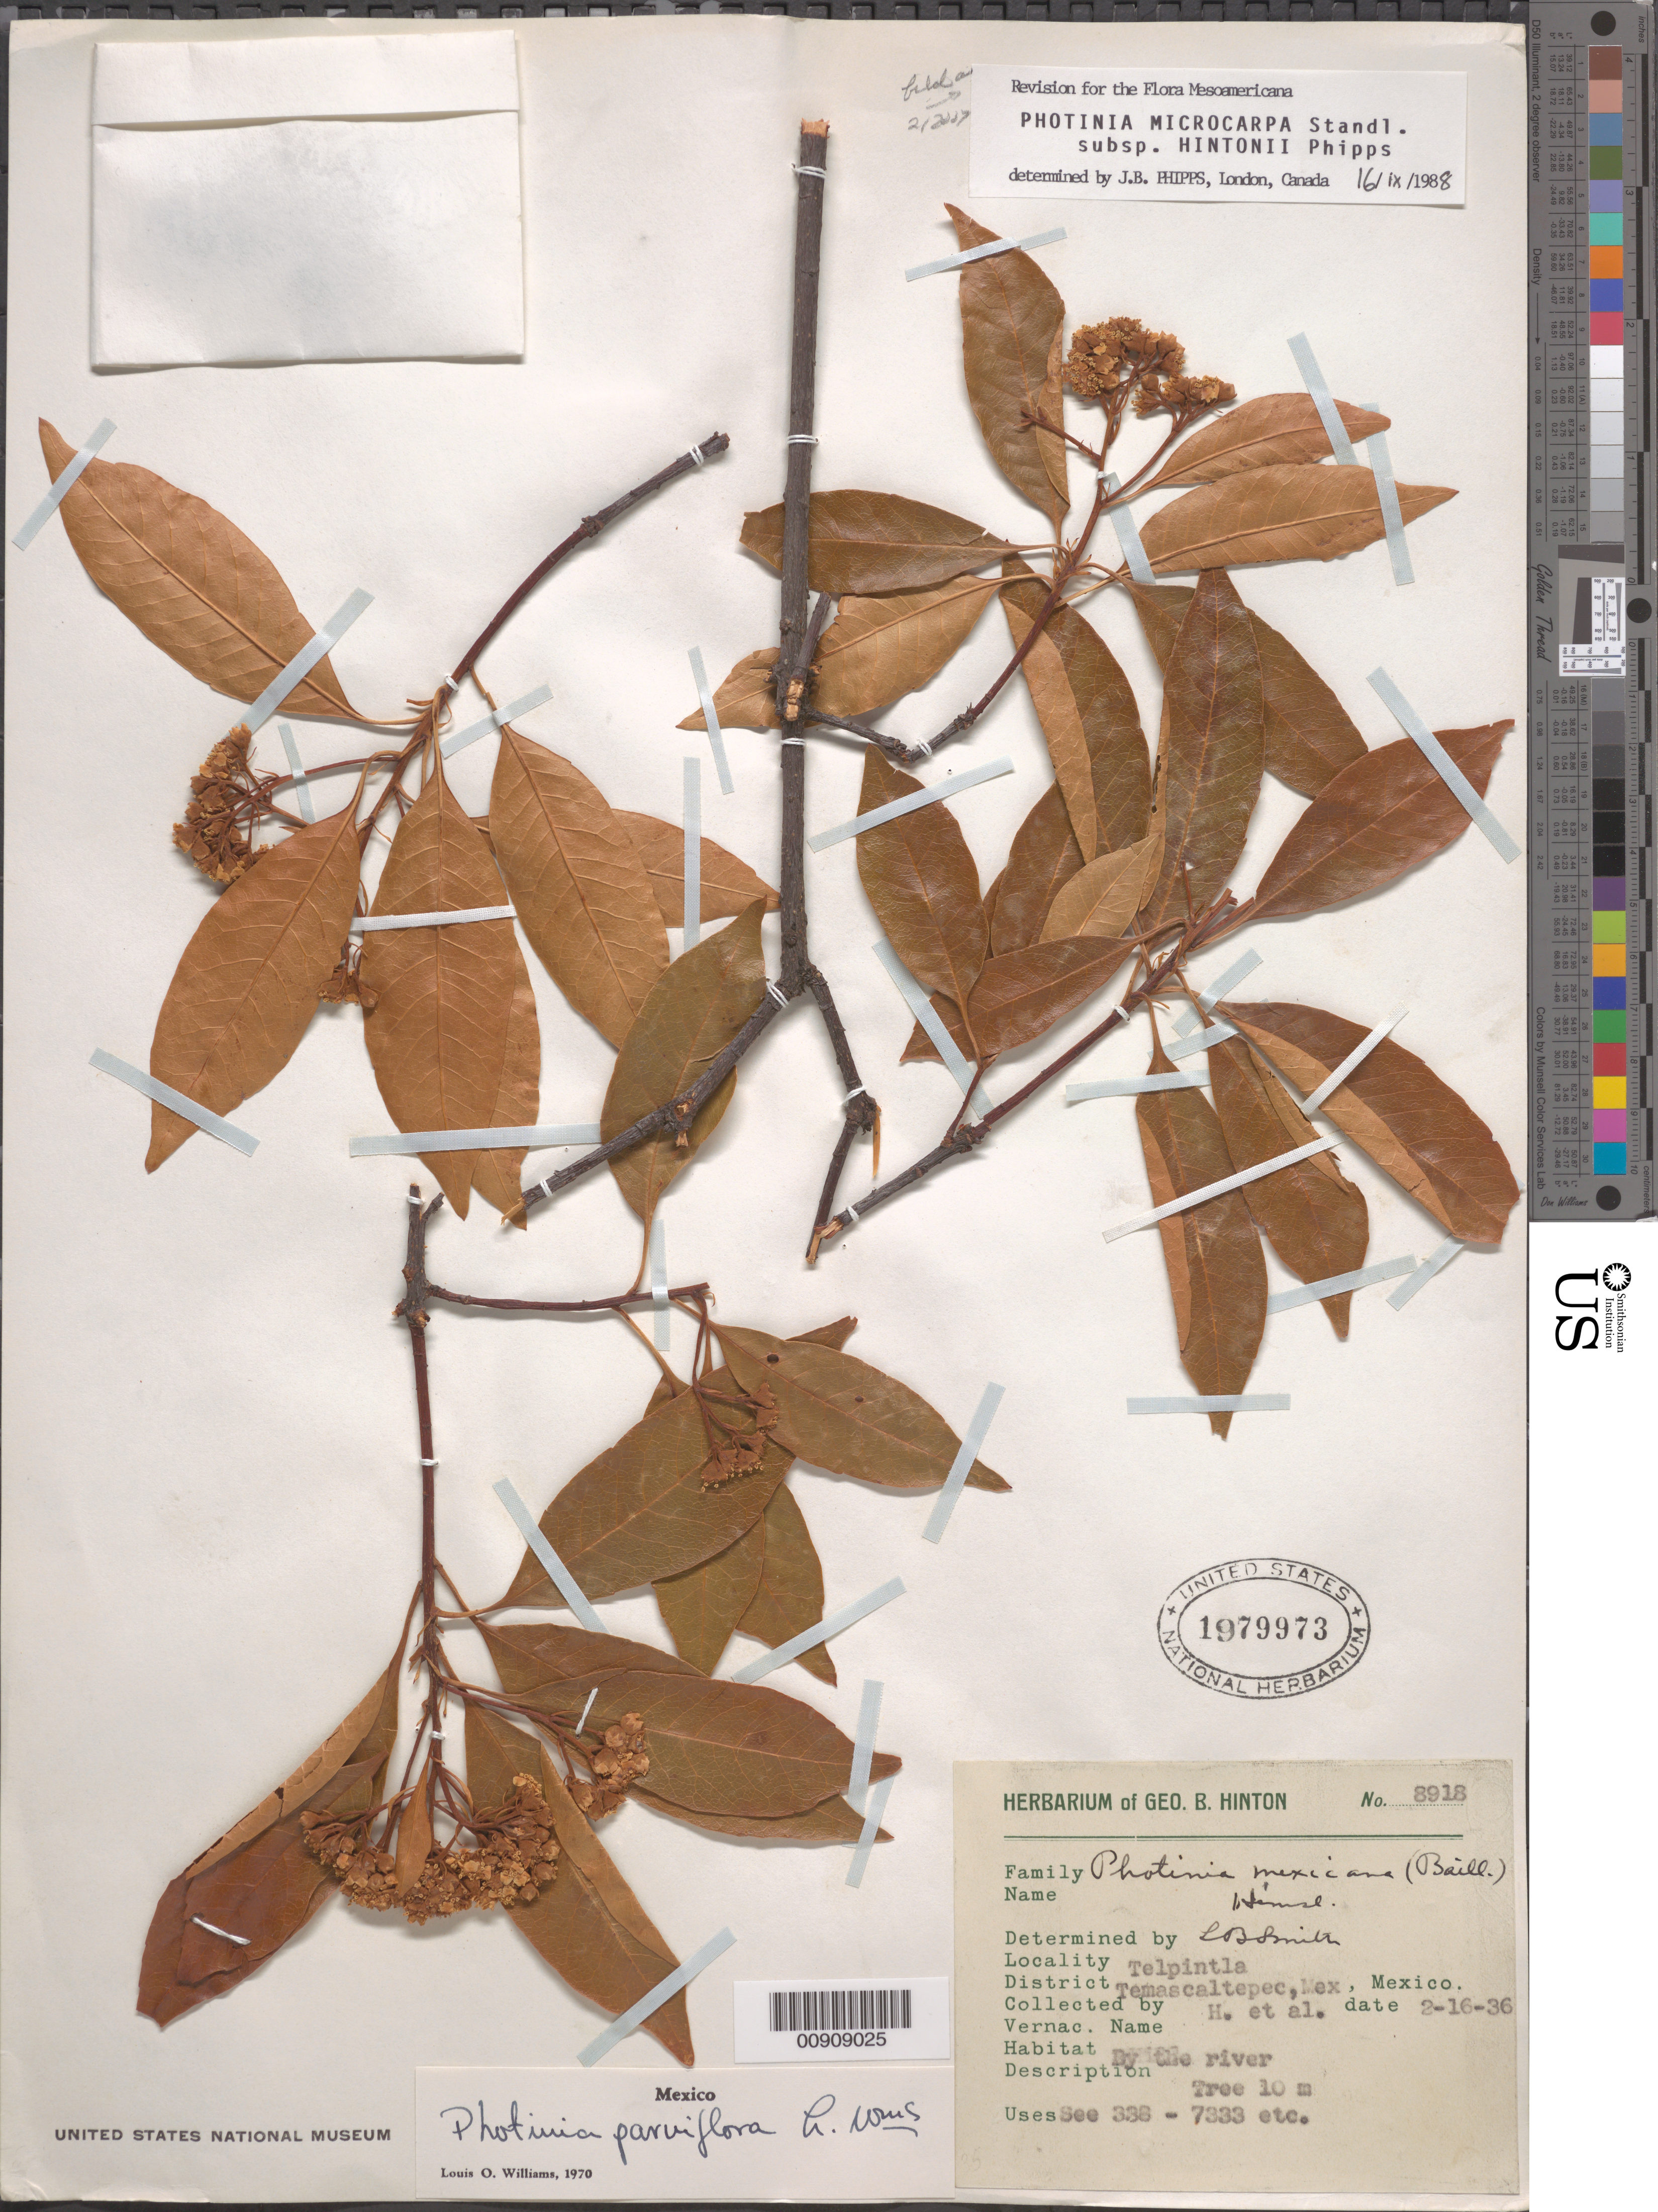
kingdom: Plantae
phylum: Tracheophyta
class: Magnoliopsida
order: Rosales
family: Rosaceae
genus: Phippsiomeles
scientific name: Phippsiomeles microcarpa subsp. hintonii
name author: (J.B. Phipps) B.B. Liu & J. Wen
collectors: G. B. Hinton & et al.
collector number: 8918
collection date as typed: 16 Feb 1936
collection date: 1936-02-16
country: Mexico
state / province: México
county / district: Temascaltepec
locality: Telpintla, District Temascaltepec, State of Mexico.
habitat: By the river.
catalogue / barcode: US 1979973